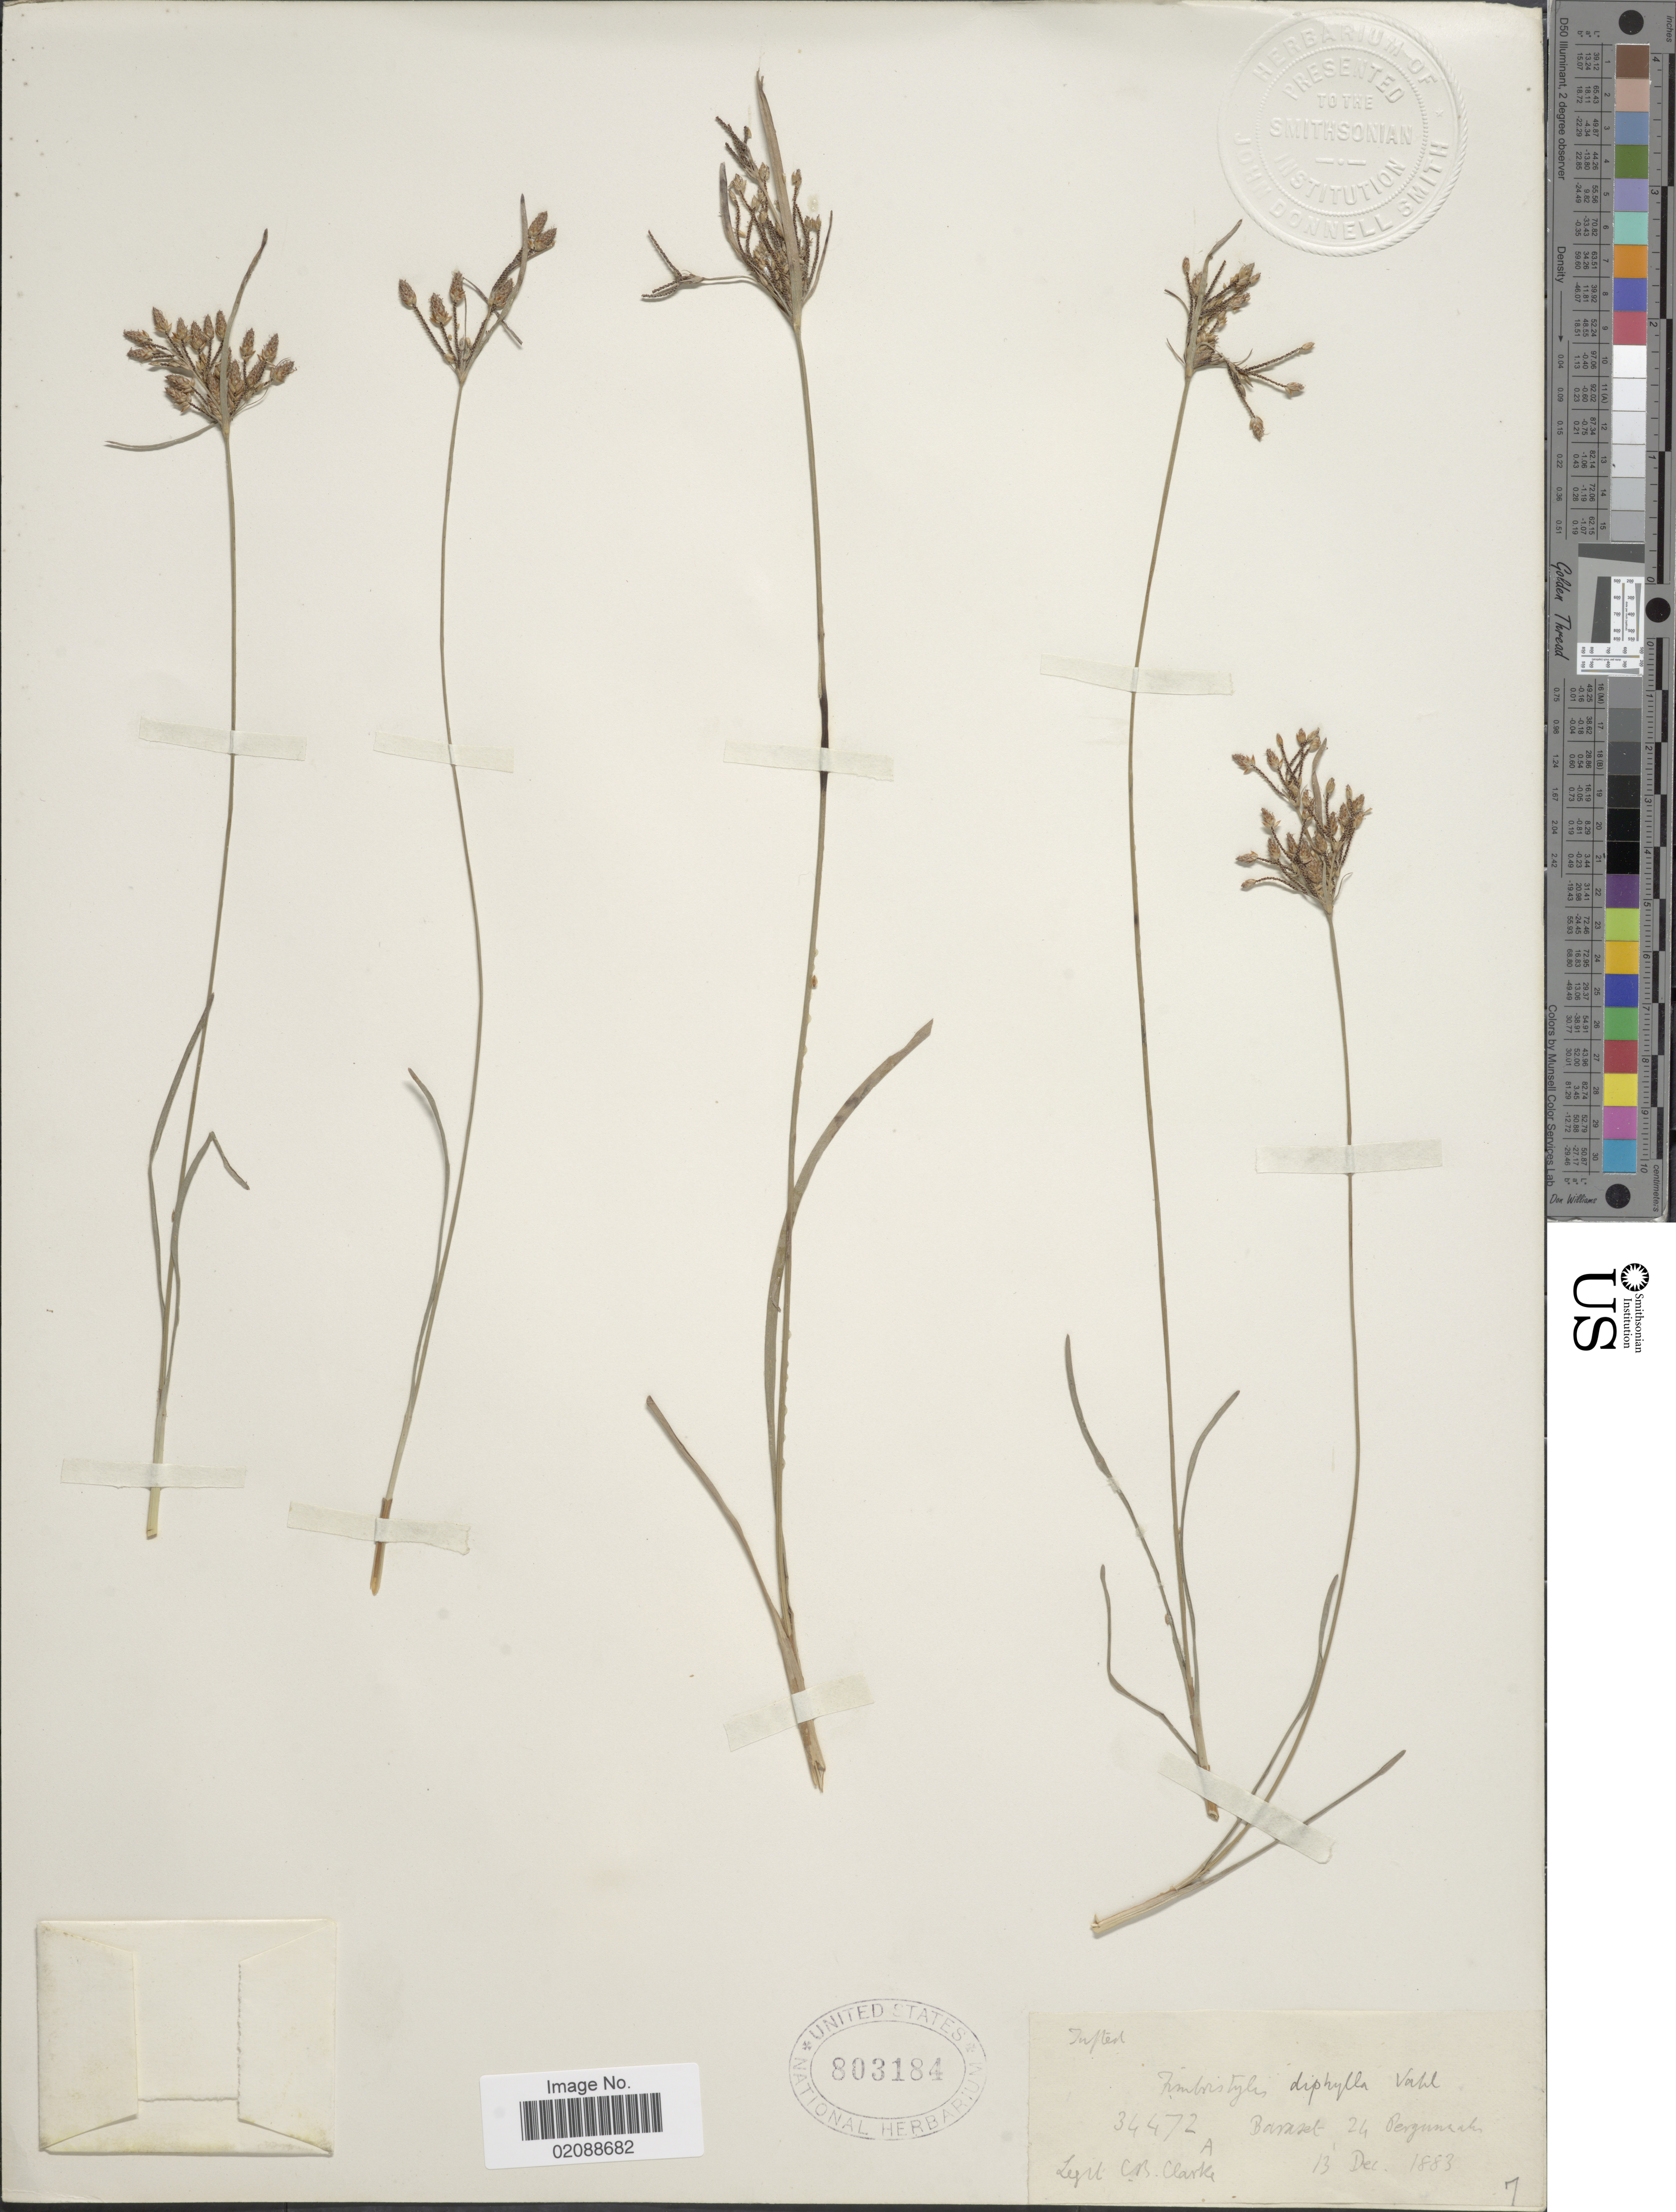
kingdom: Plantae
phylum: Tracheophyta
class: Liliopsida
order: Poales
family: Cyperaceae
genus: Fimbristylis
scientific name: Fimbristylis annua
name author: (All.) Roem. & Schult.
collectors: C. B. Clarke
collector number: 34472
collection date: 1883-02-13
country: India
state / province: West Bengal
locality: Baraset 24 Pergunnah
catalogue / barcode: US 803184